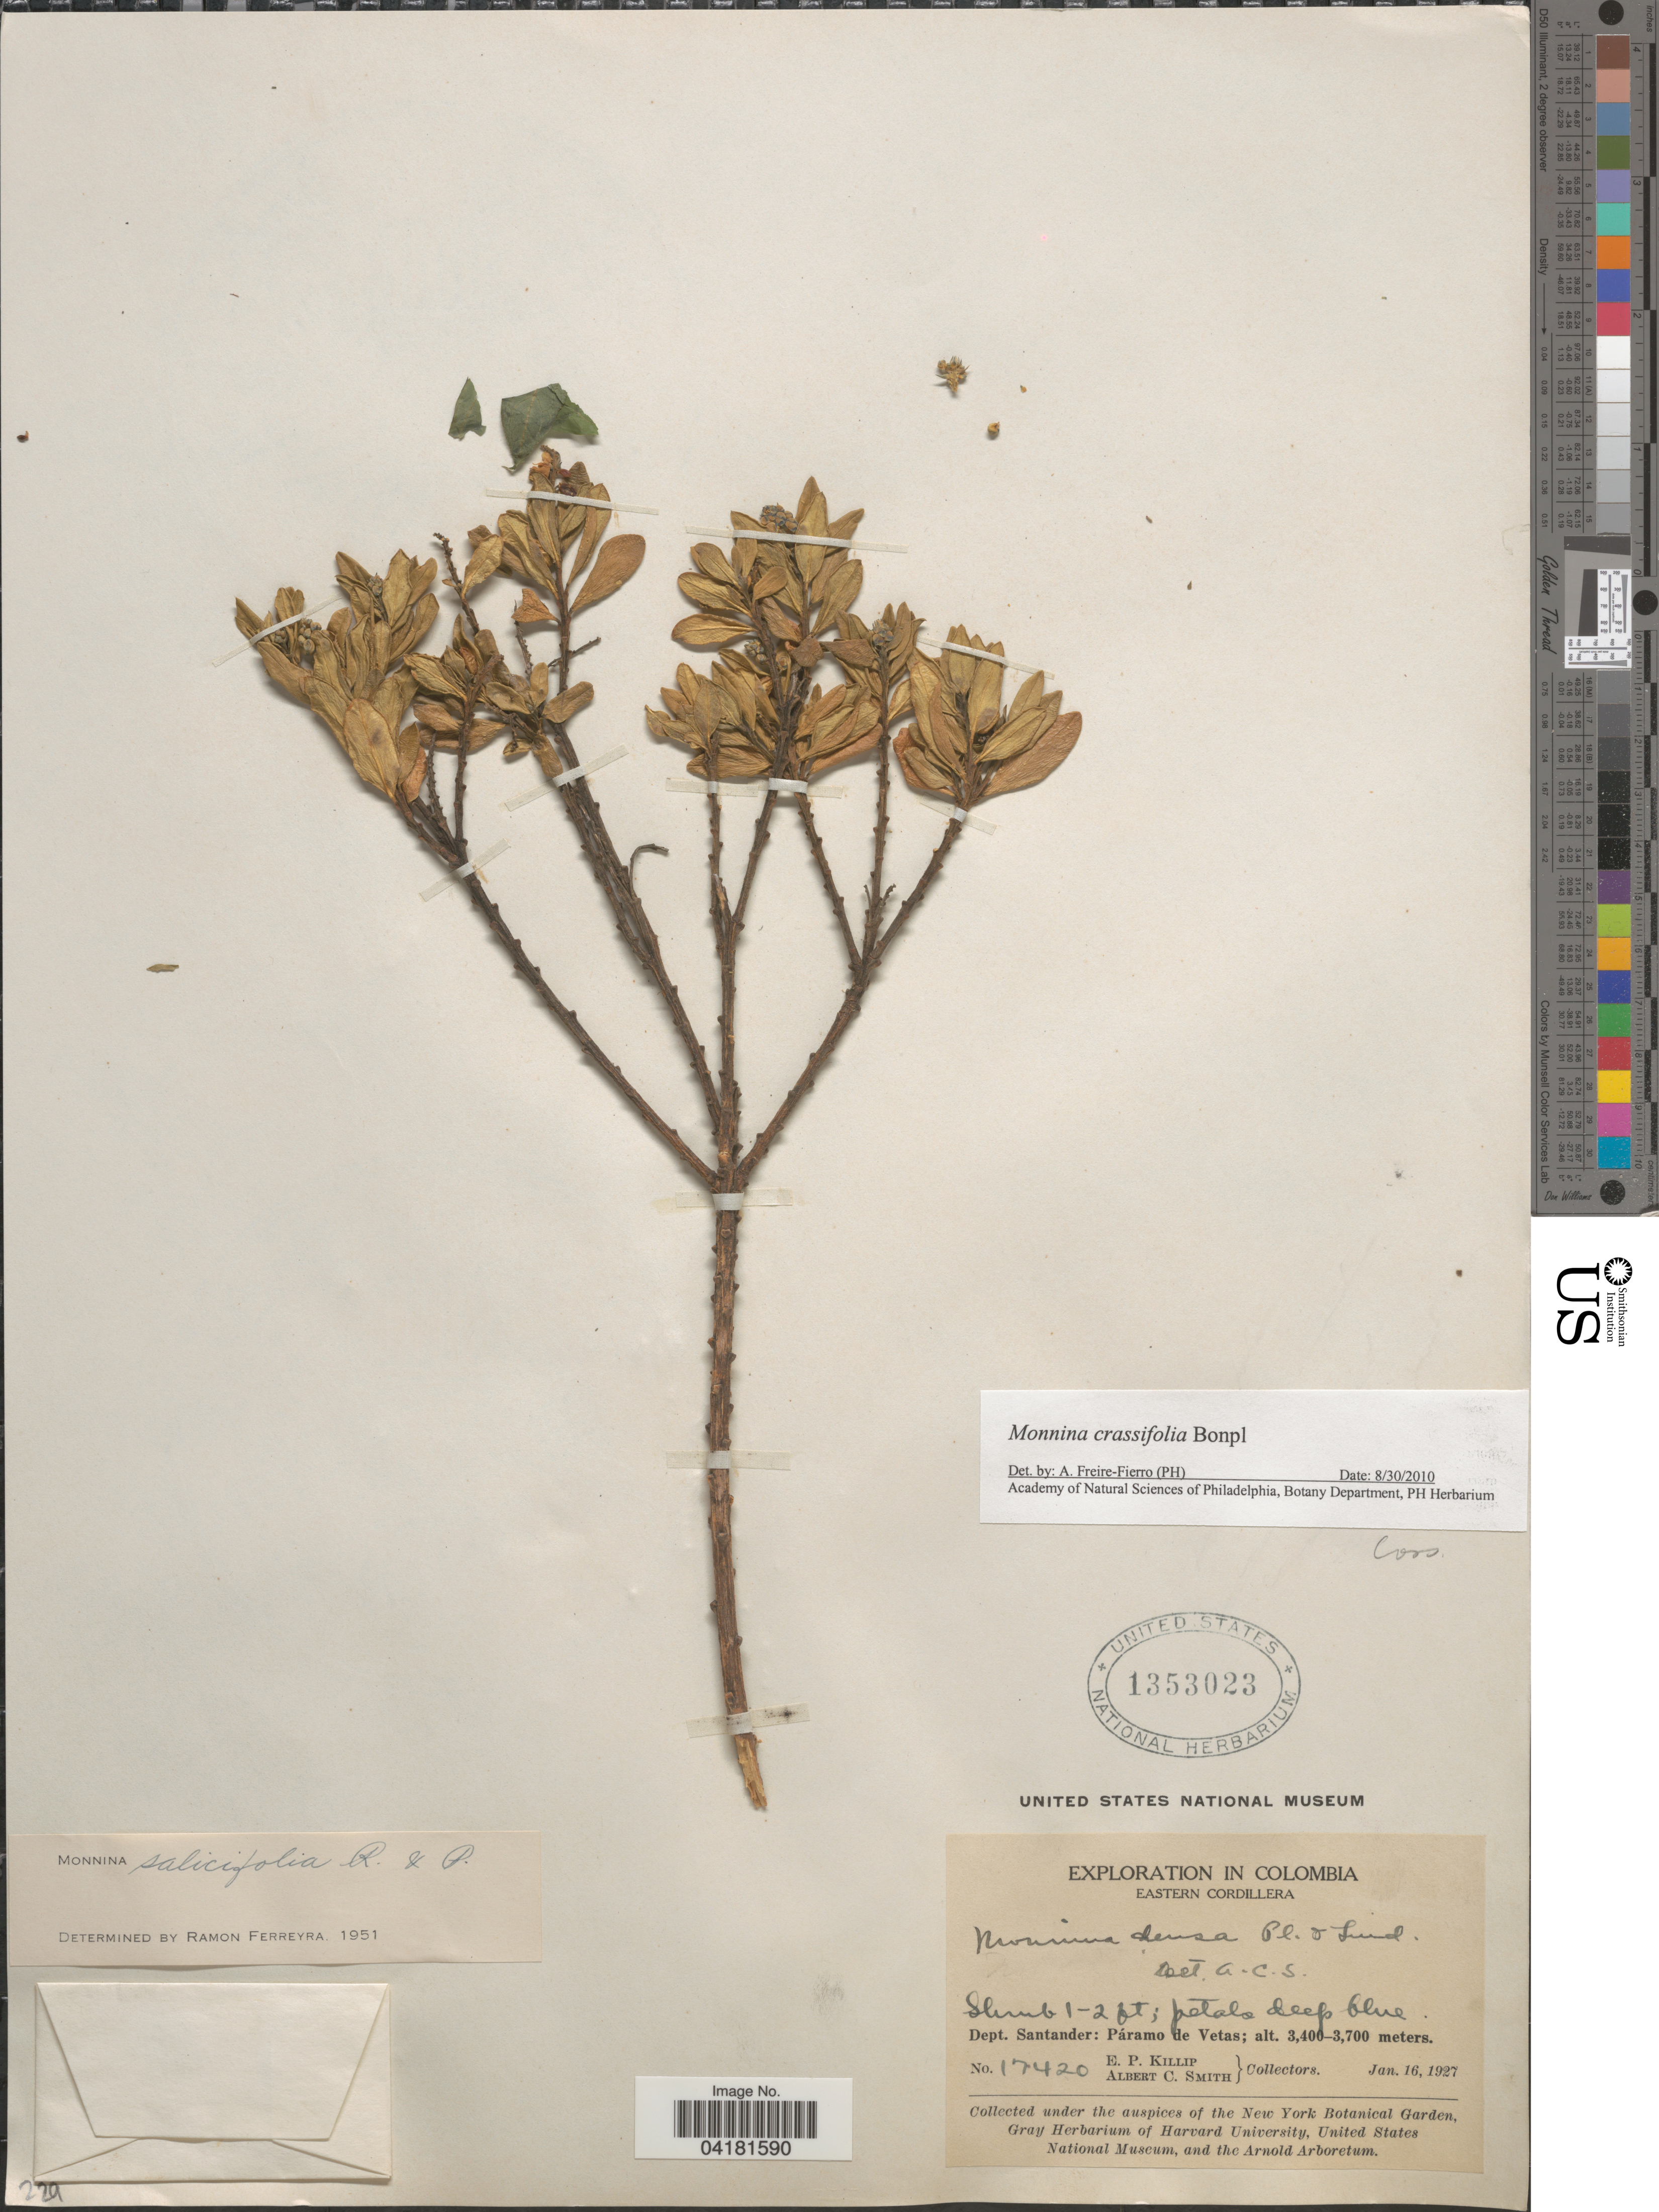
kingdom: Plantae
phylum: Tracheophyta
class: Magnoliopsida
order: Fabales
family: Polygalaceae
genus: Monnina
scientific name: Monnina crassifolia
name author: (Bonpl.) Kunth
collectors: E. P. Killip & A. C. Smith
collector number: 17420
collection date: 1927-01-16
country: Colombia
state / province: Santander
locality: Exploration in Colombia. Eastern Cordillera. Dept. Santander: Páramo de Vetas.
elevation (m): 3400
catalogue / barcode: US 1353023